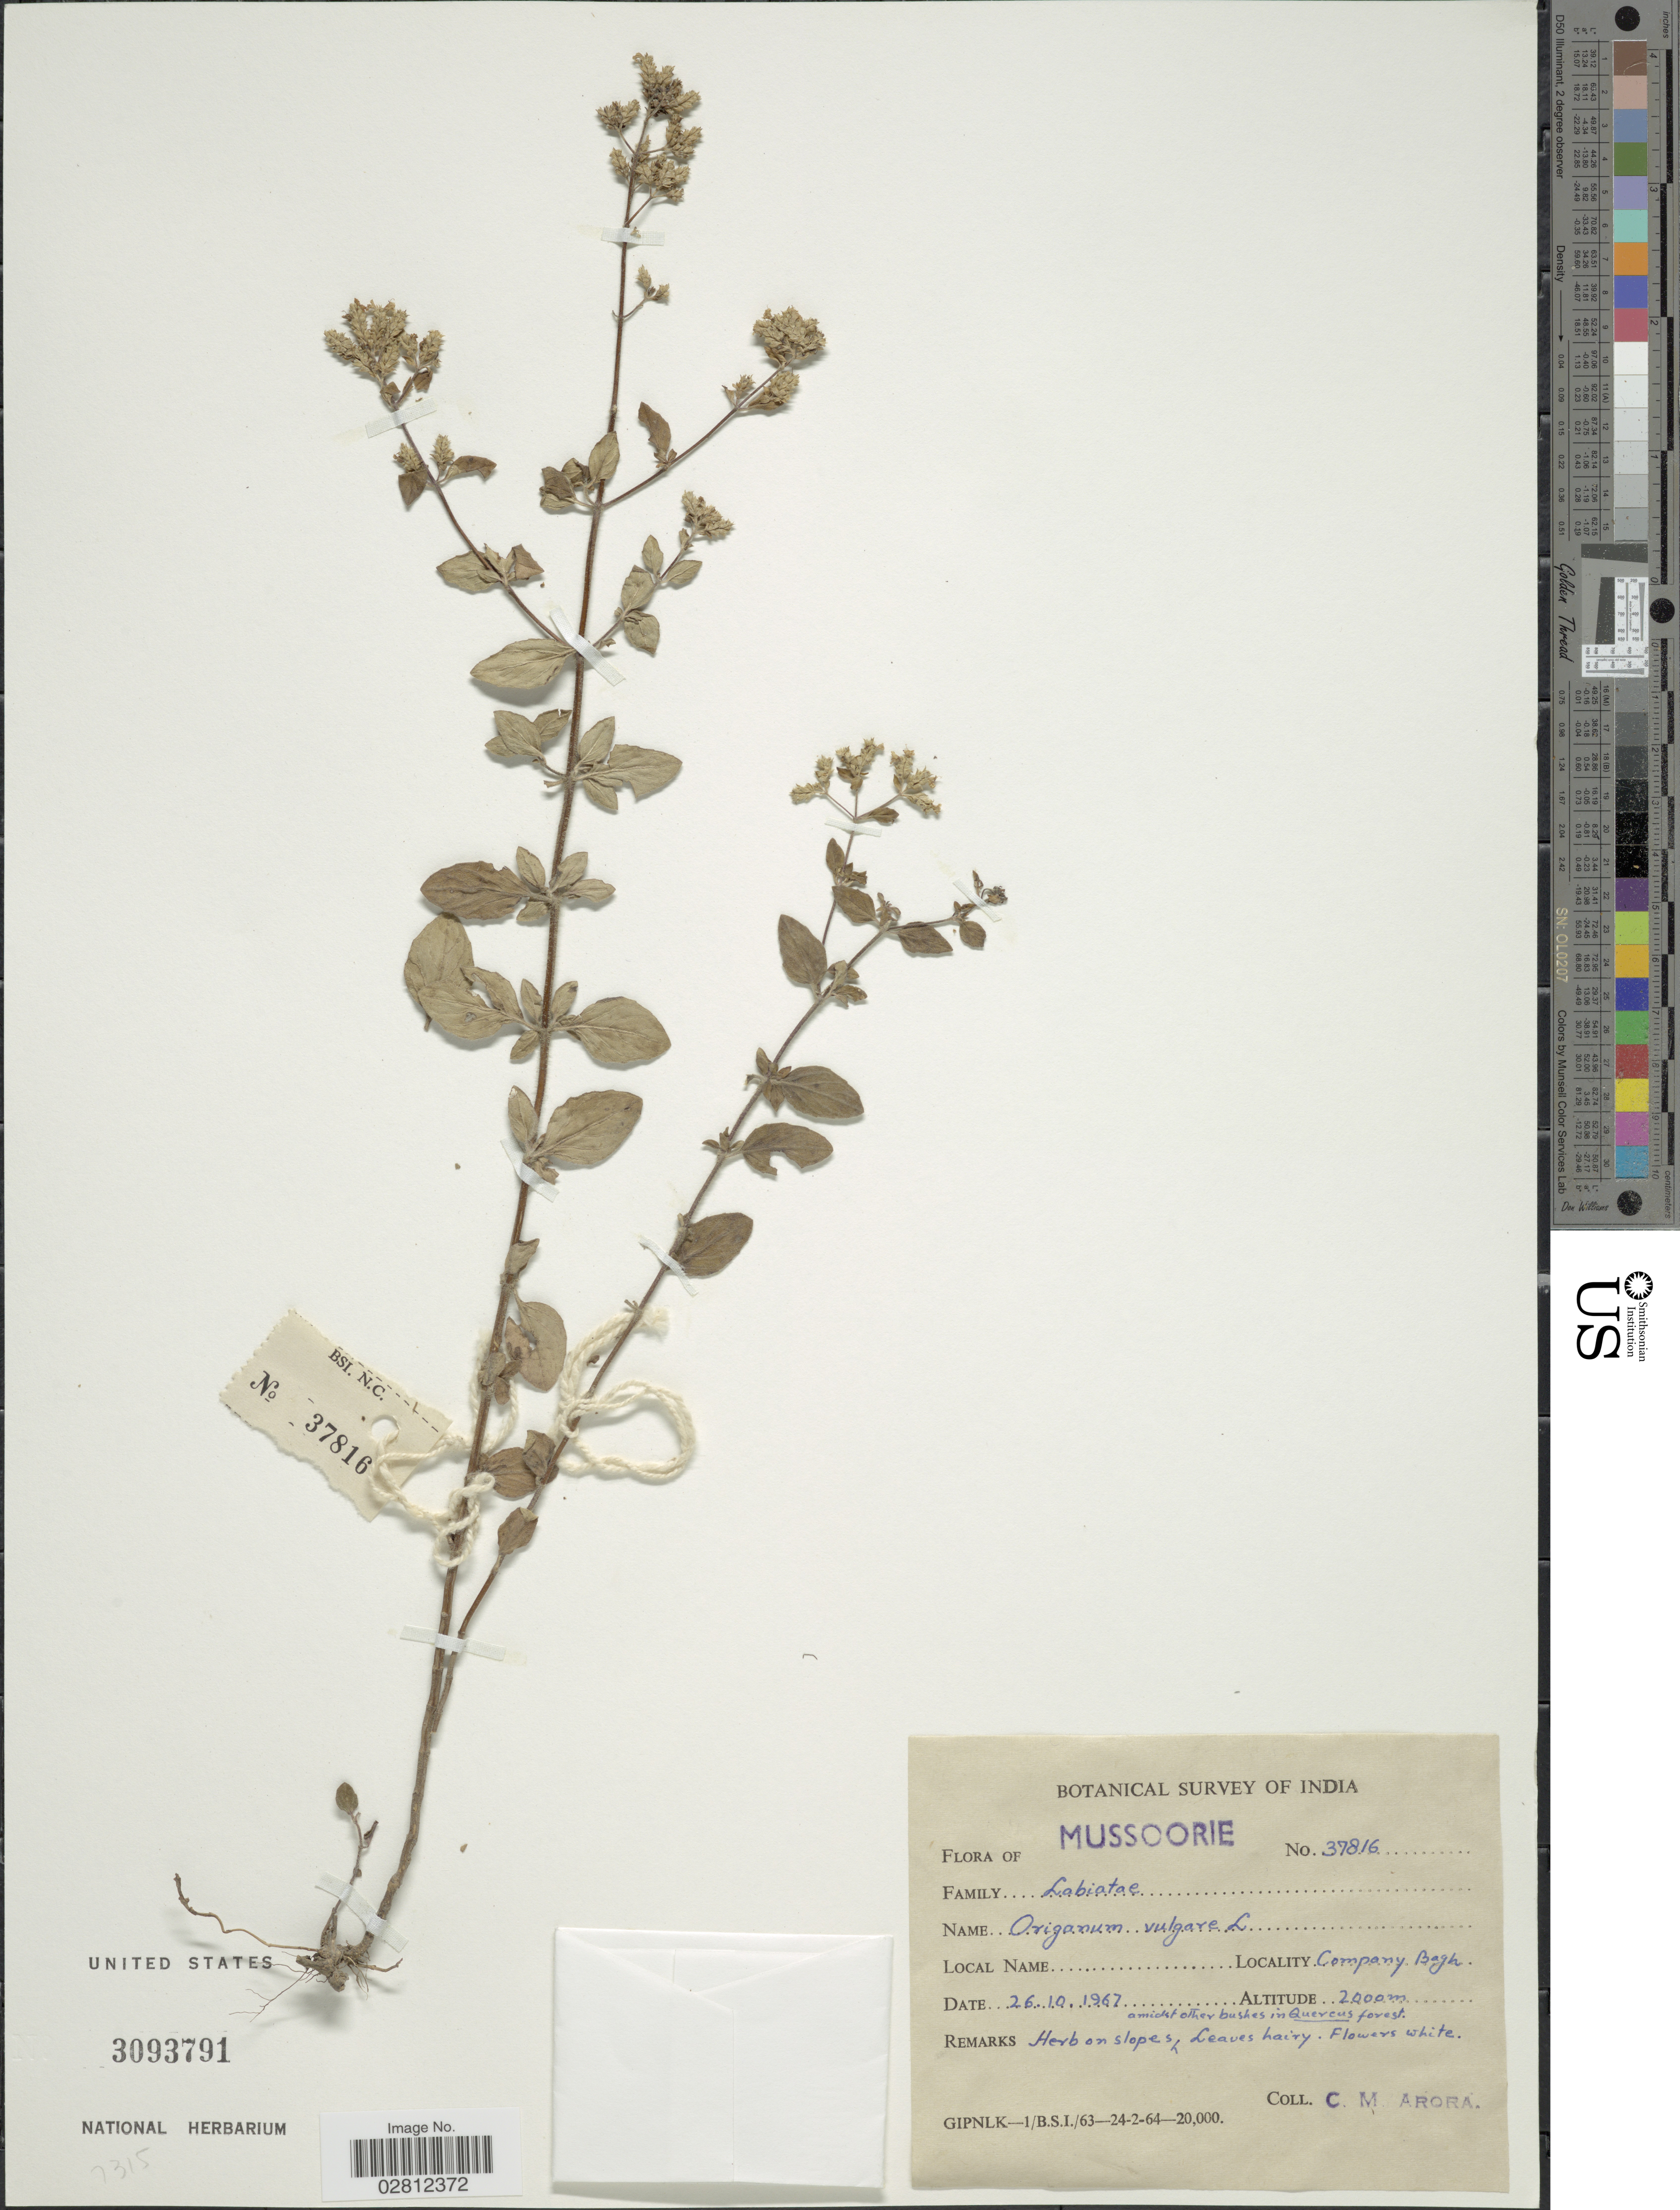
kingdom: Plantae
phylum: Tracheophyta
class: Magnoliopsida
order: Lamiales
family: Lamiaceae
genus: Origanum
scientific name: Origanum vulgare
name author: L.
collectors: C. Arora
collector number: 37816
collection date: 1967-10-26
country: India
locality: Mussoorie, Company Bagh.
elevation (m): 2000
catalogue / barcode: US 3093791